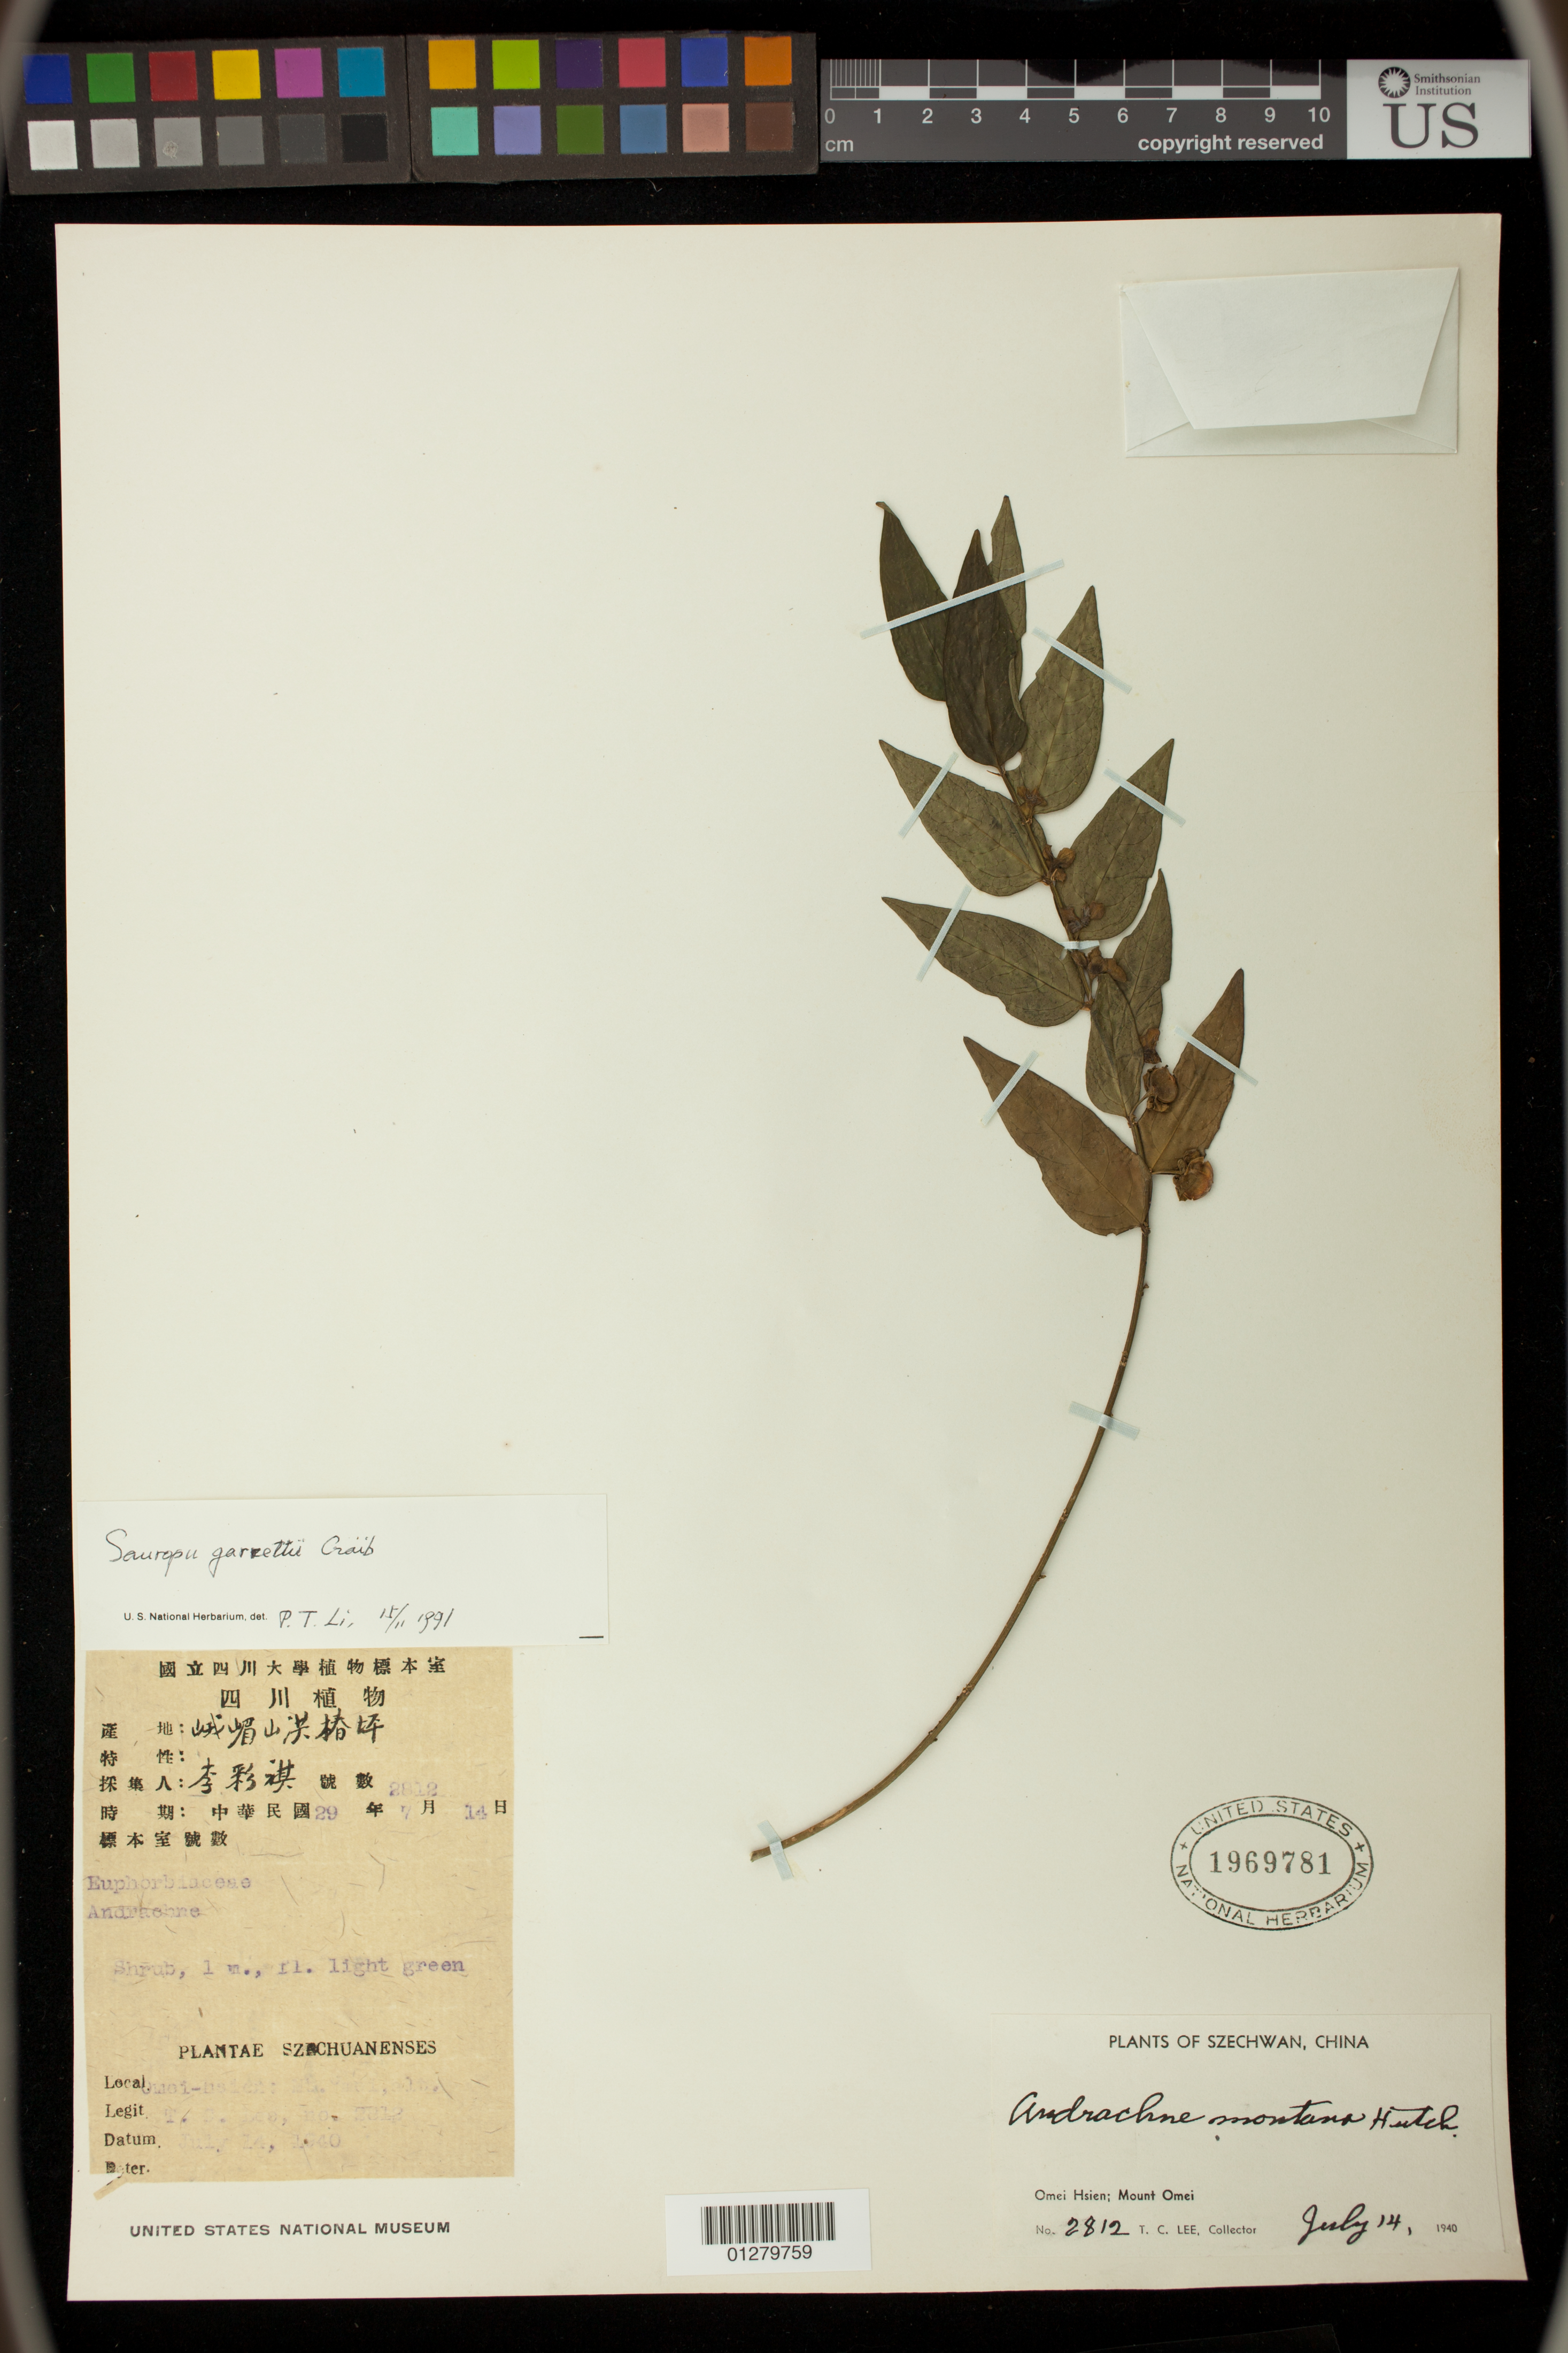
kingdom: Plantae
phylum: Tracheophyta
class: Magnoliopsida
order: Malpighiales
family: Phyllanthaceae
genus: Sauropus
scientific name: Sauropus garrettii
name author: Craib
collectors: T. Lee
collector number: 2812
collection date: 1940-07-14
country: China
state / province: Sichuan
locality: Omei Hsien; Mount Omei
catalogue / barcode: US 1969781